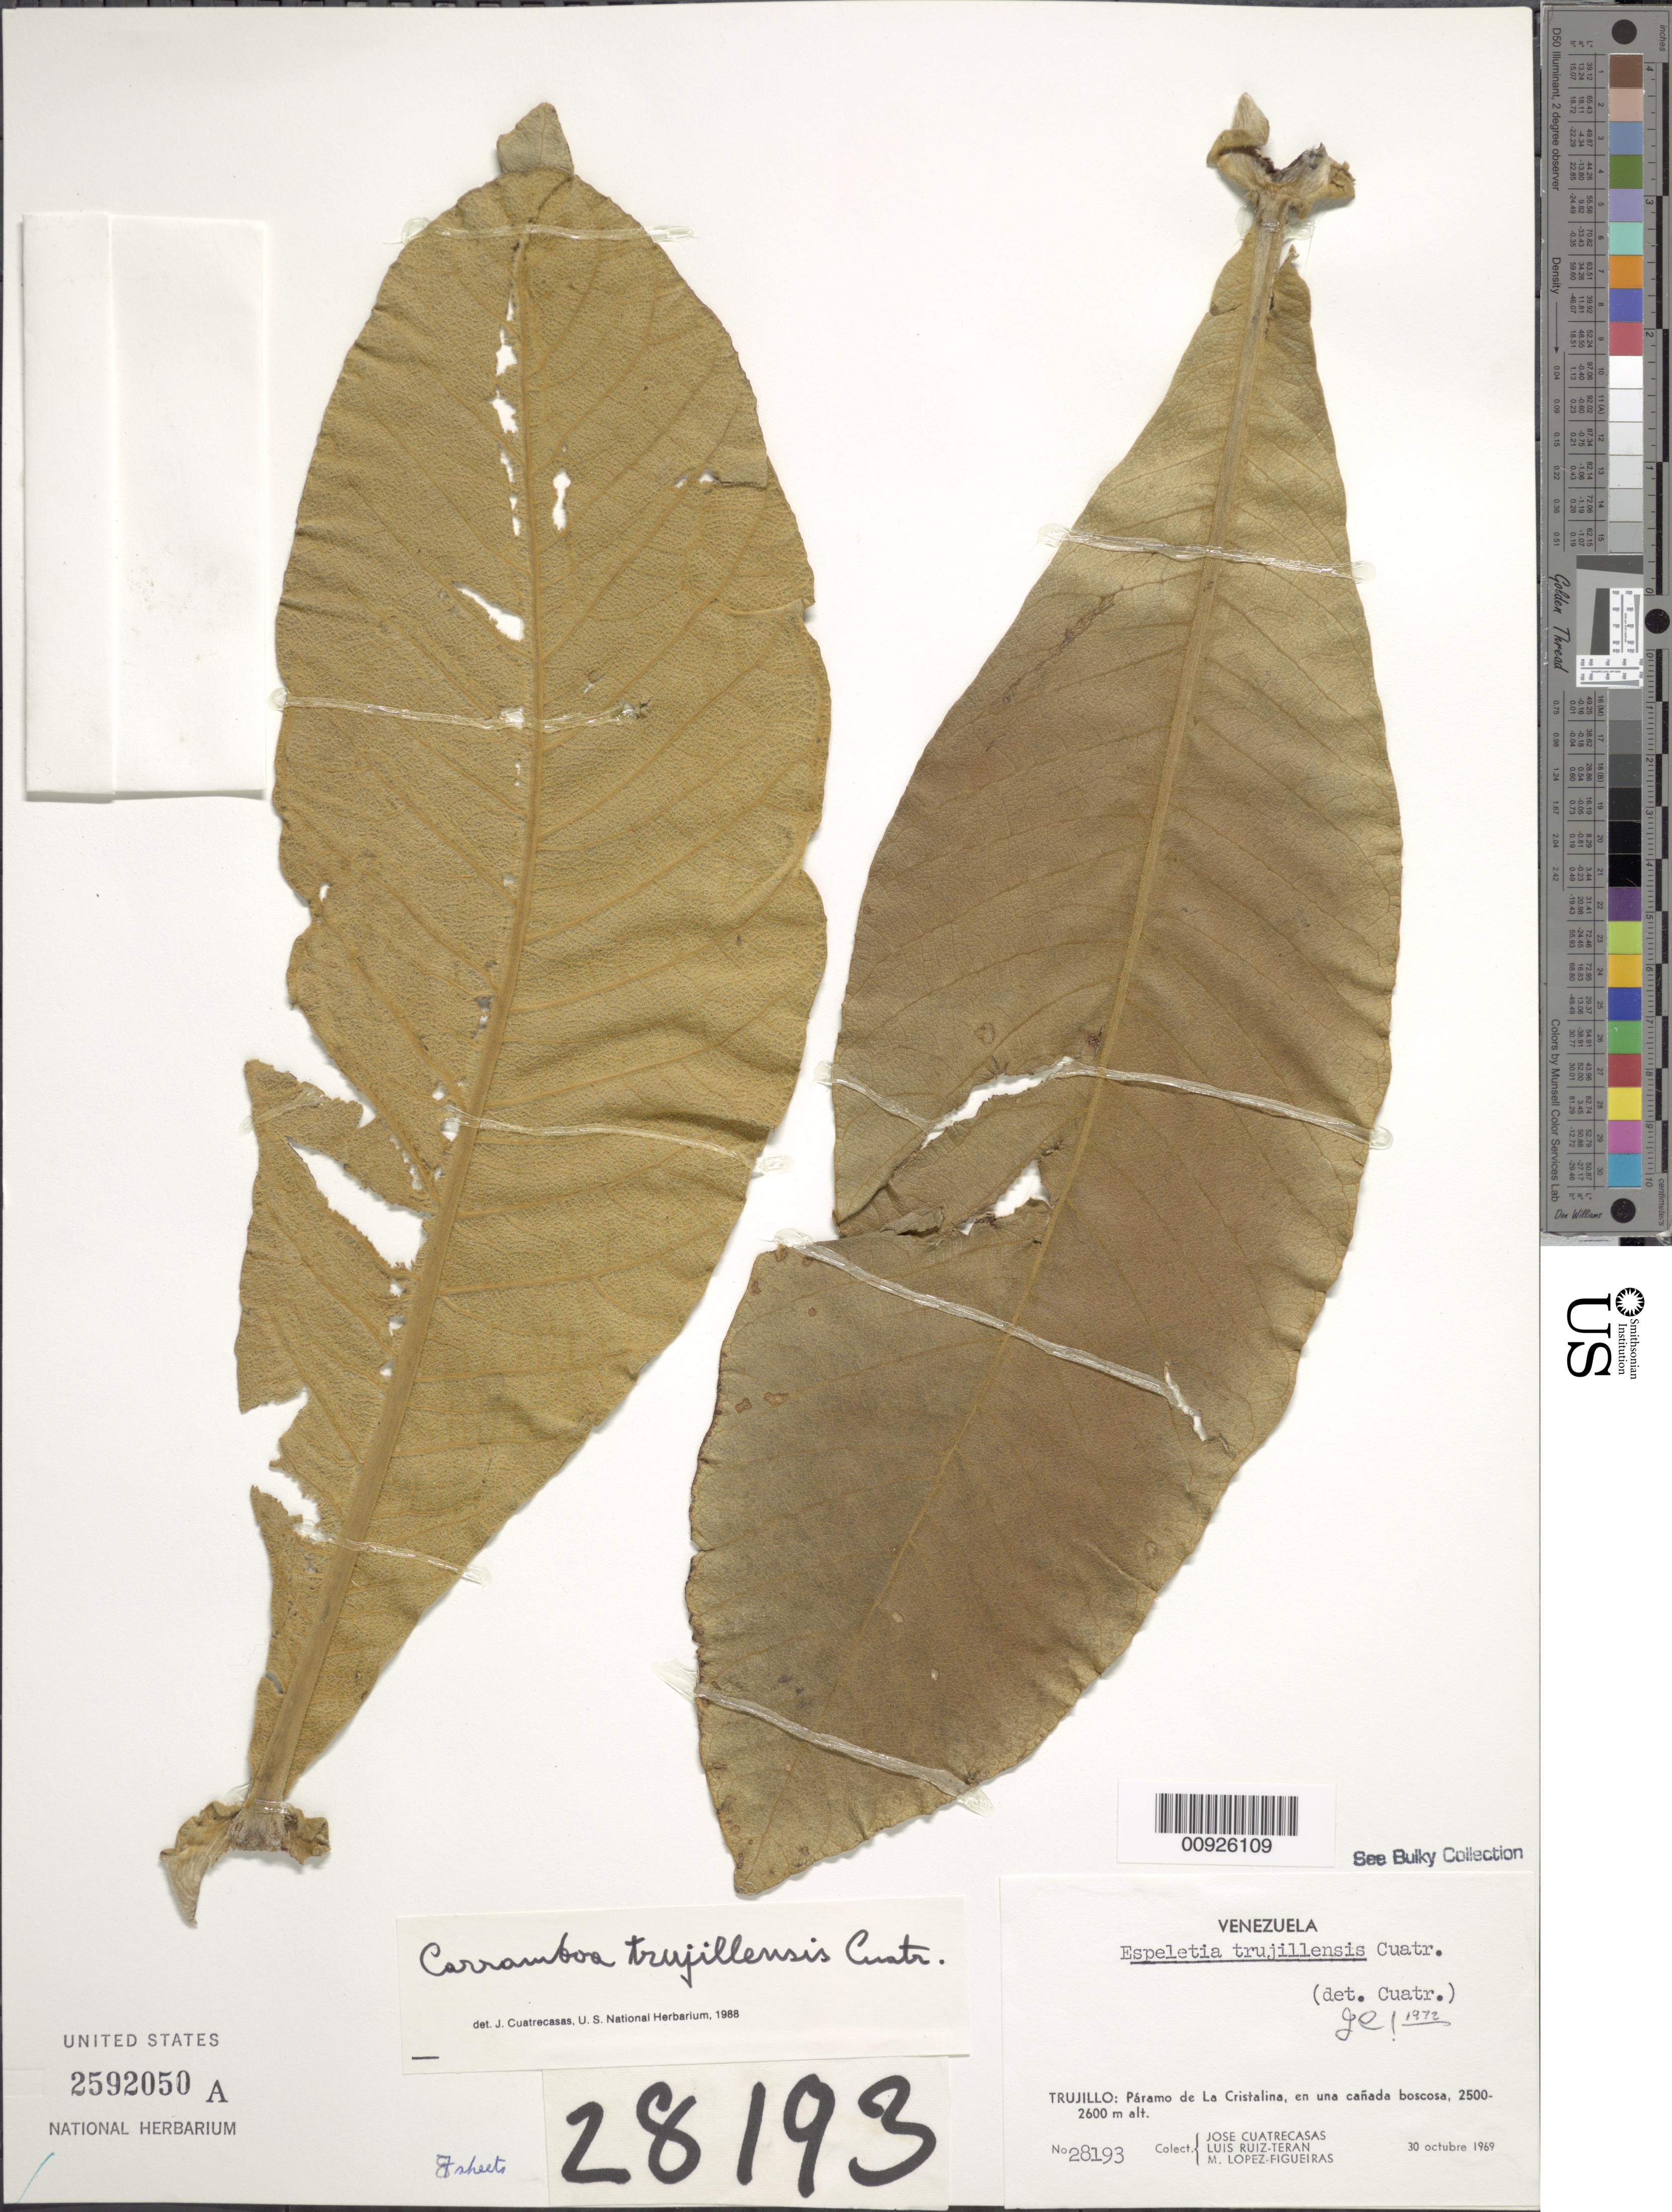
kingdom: Plantae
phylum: Tracheophyta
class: Magnoliopsida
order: Asterales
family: Asteraceae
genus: Carramboa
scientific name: Carramboa trujillensis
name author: (Cuatrec.) Cuatrec.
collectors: J. Cuatrecasas, L. Teran & M. López Figueiras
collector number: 28193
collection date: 1969-10-30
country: Venezuela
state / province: Trujillo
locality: Paramo de La Cristalina, en una canada boscosa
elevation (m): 2500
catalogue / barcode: US 2592050A